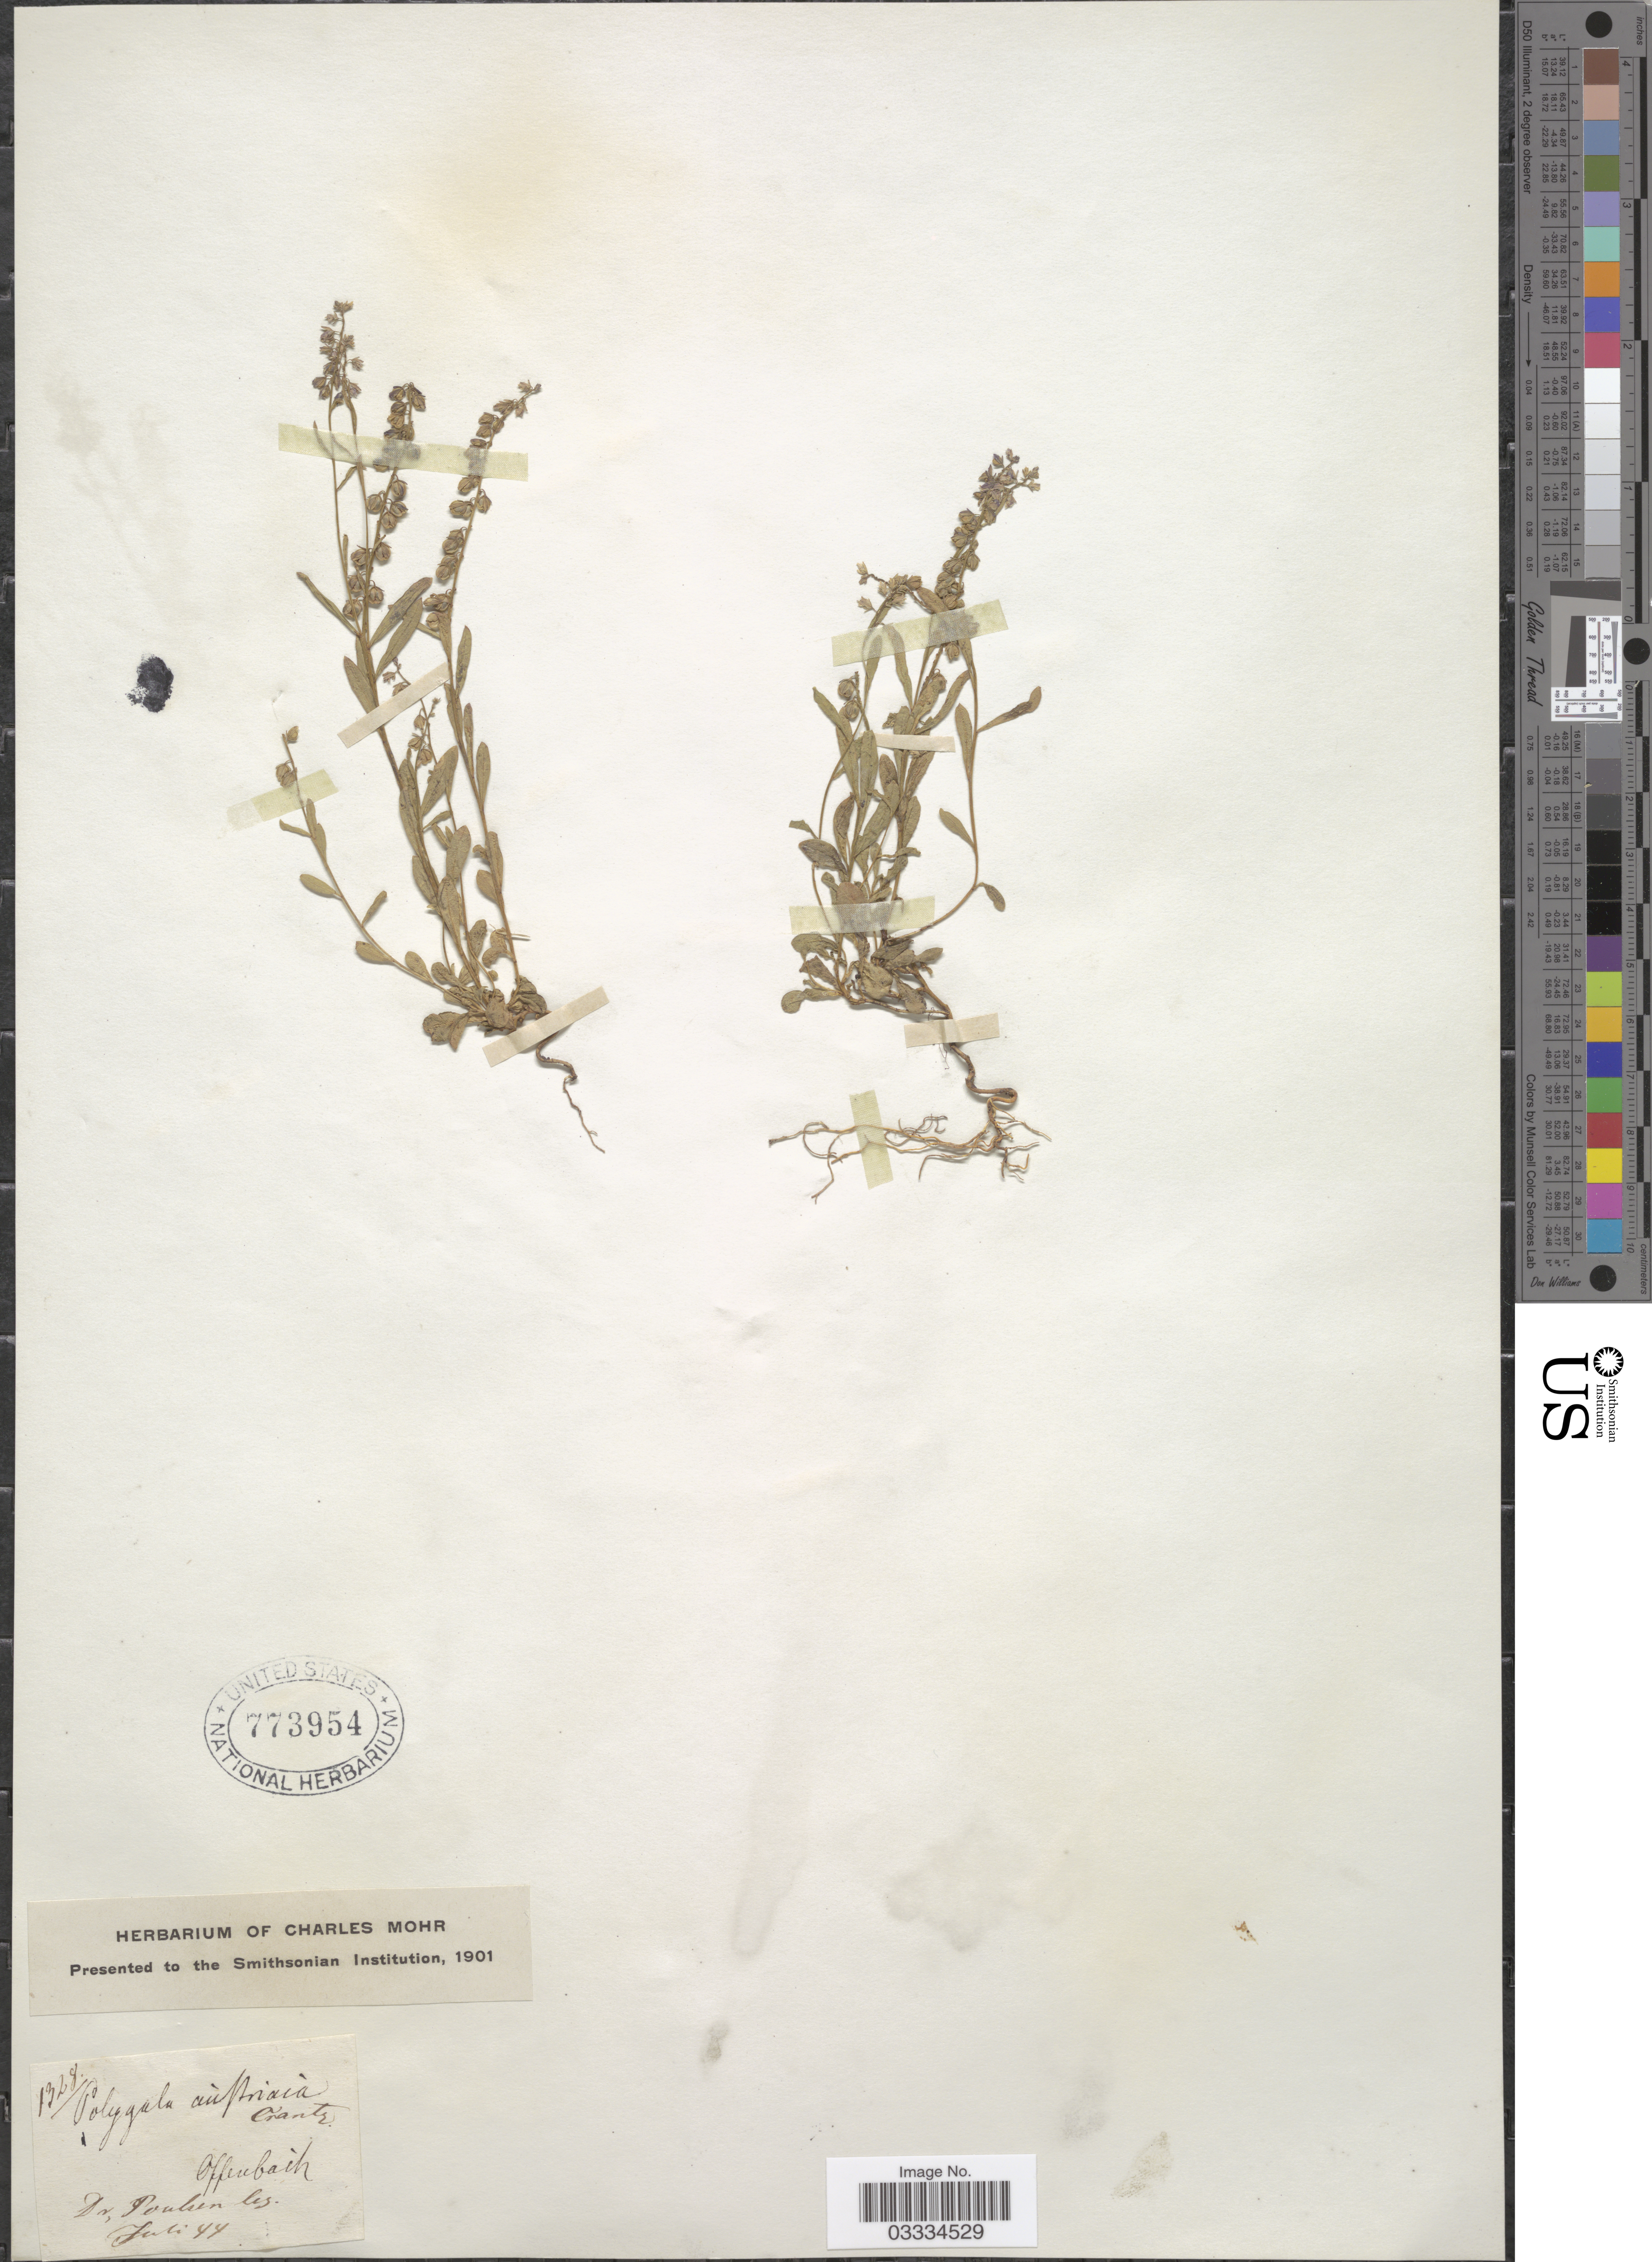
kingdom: Plantae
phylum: Tracheophyta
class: Magnoliopsida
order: Fabales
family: Polygalaceae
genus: Polygala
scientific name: Polygala austriaca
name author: Crantz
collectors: -- Poulsen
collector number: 1328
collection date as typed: Transcribed d/m/y: /7/44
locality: Offenbach. [interpreted]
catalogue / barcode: US 773954